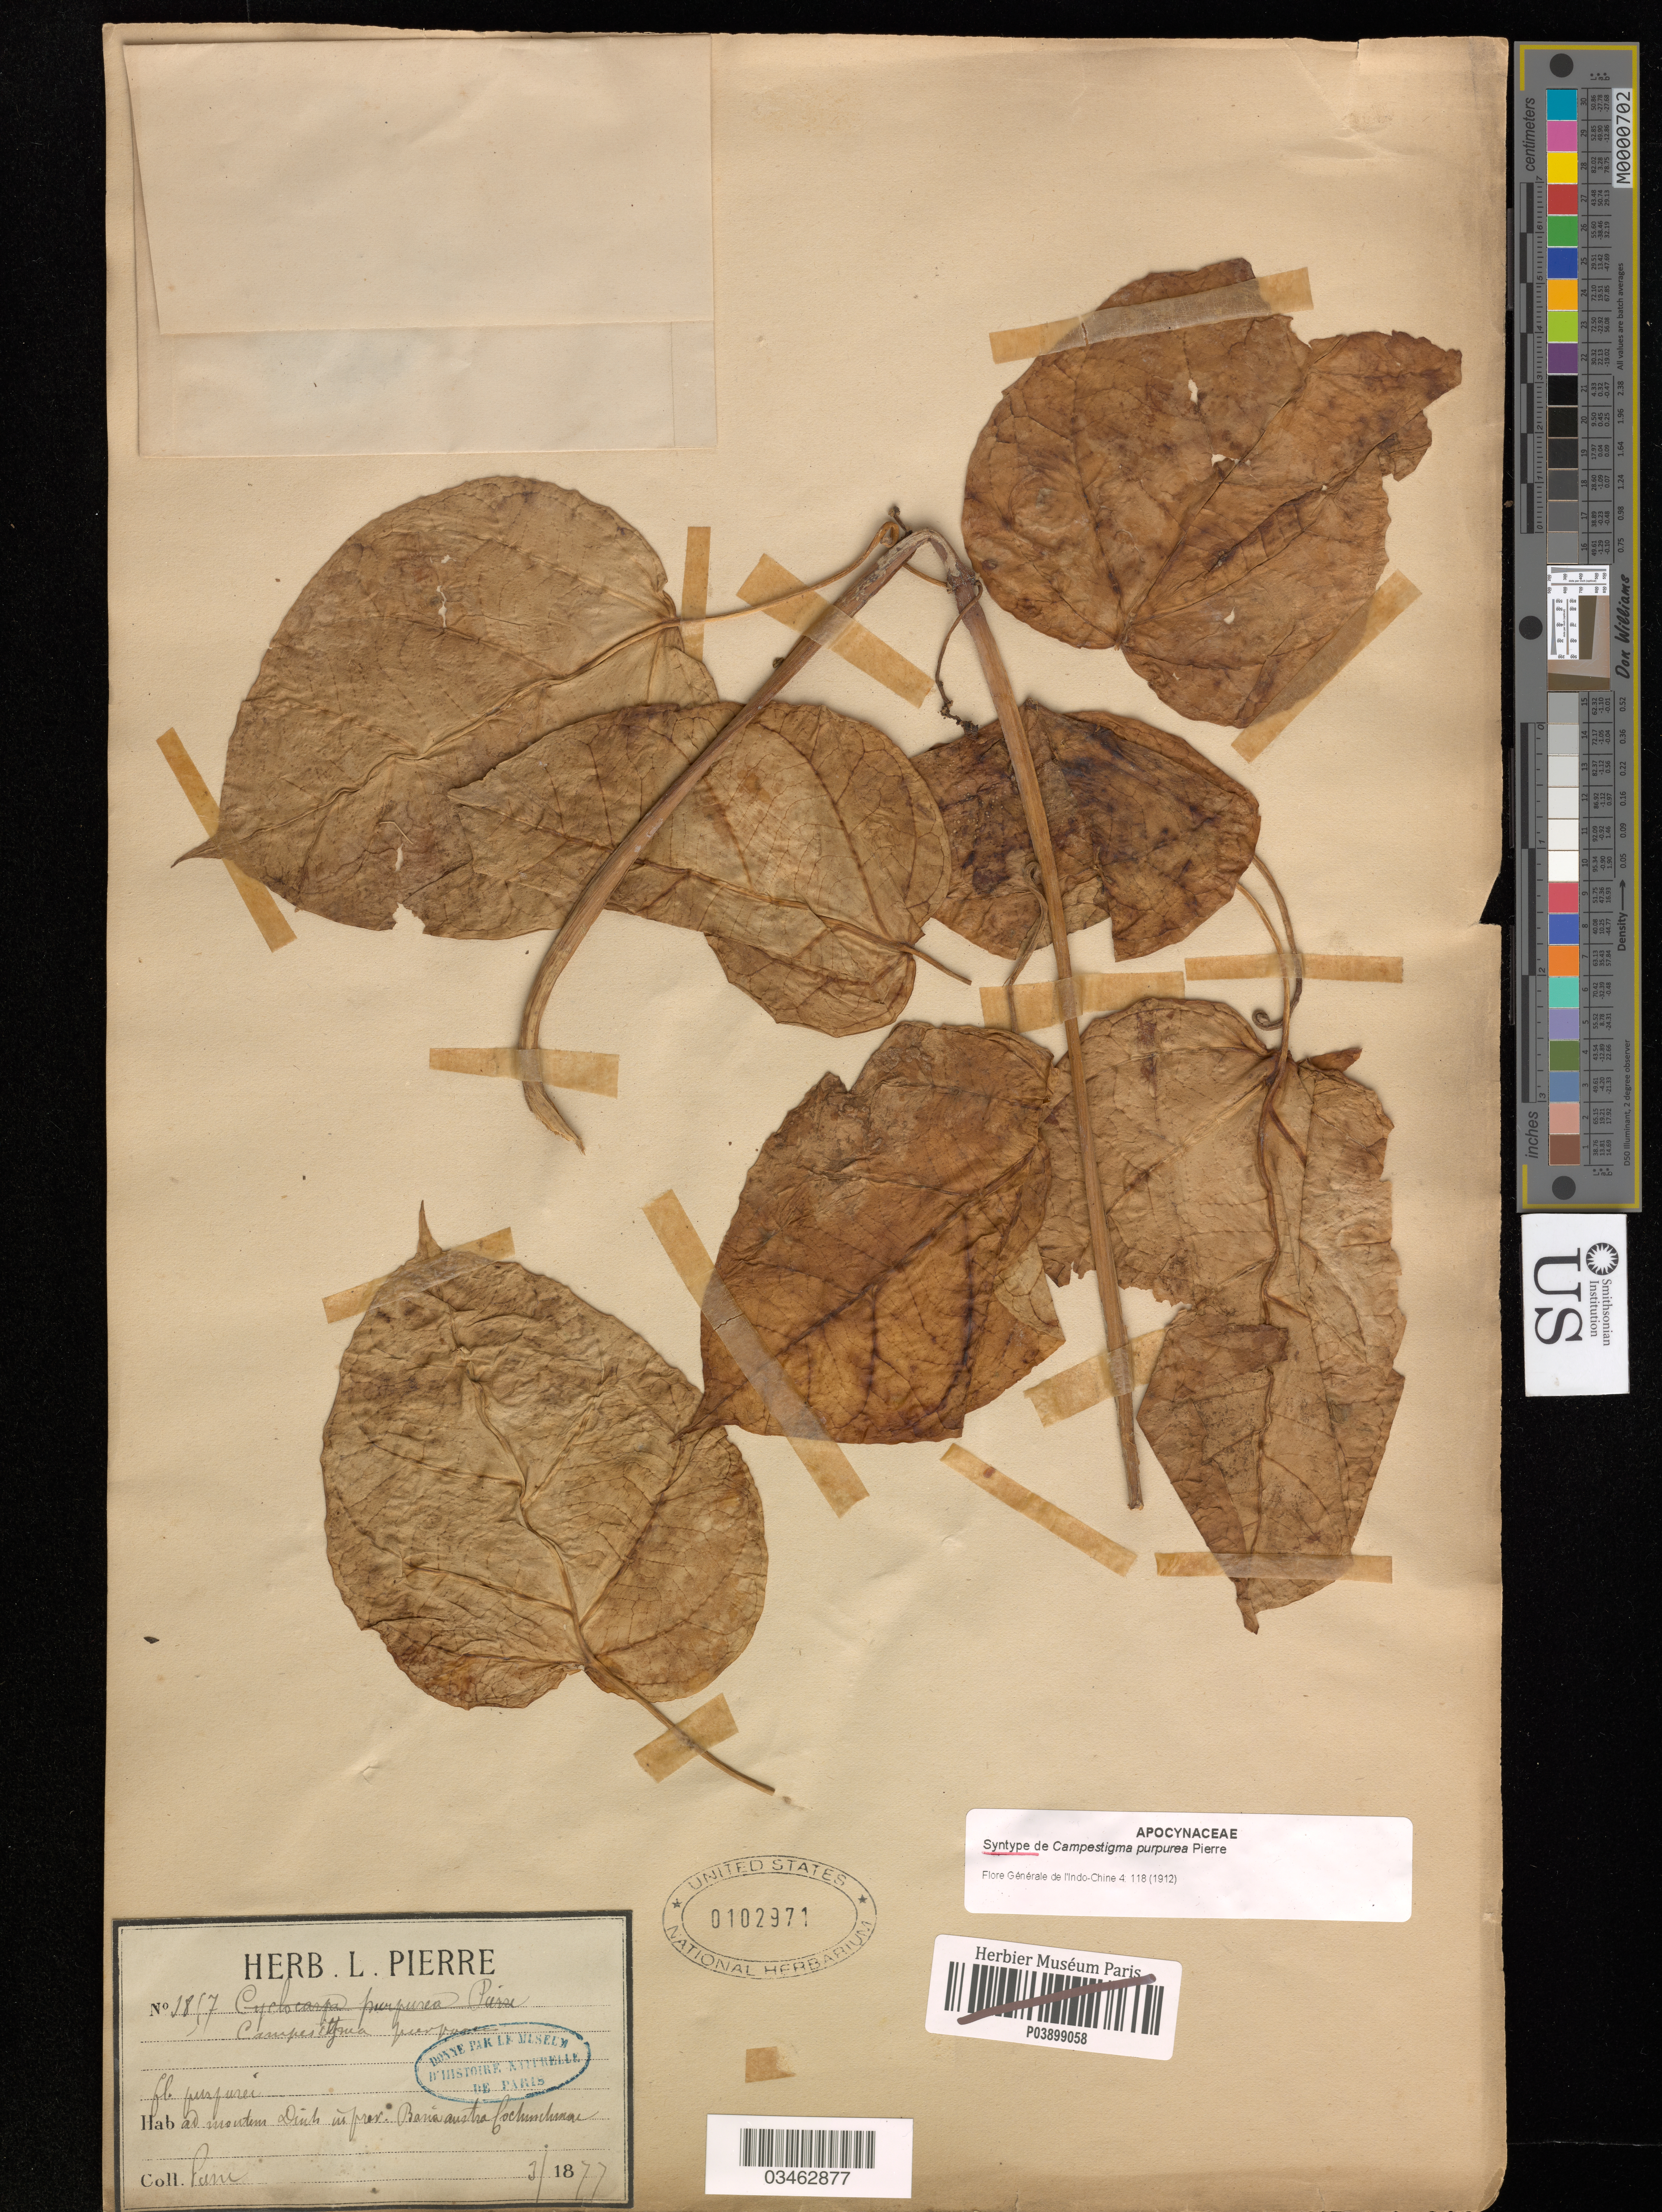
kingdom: Plantae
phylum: Tracheophyta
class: Magnoliopsida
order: Gentianales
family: Apocynaceae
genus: Campestigma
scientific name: Campestigma purpurea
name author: Pierre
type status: Syntype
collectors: J. Pierre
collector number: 1857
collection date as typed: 3/1877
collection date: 1877-03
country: Vietnam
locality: ad montem Dinh in prov. Baria [ = Ba Ria] austra Cochinchina.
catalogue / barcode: US 102971